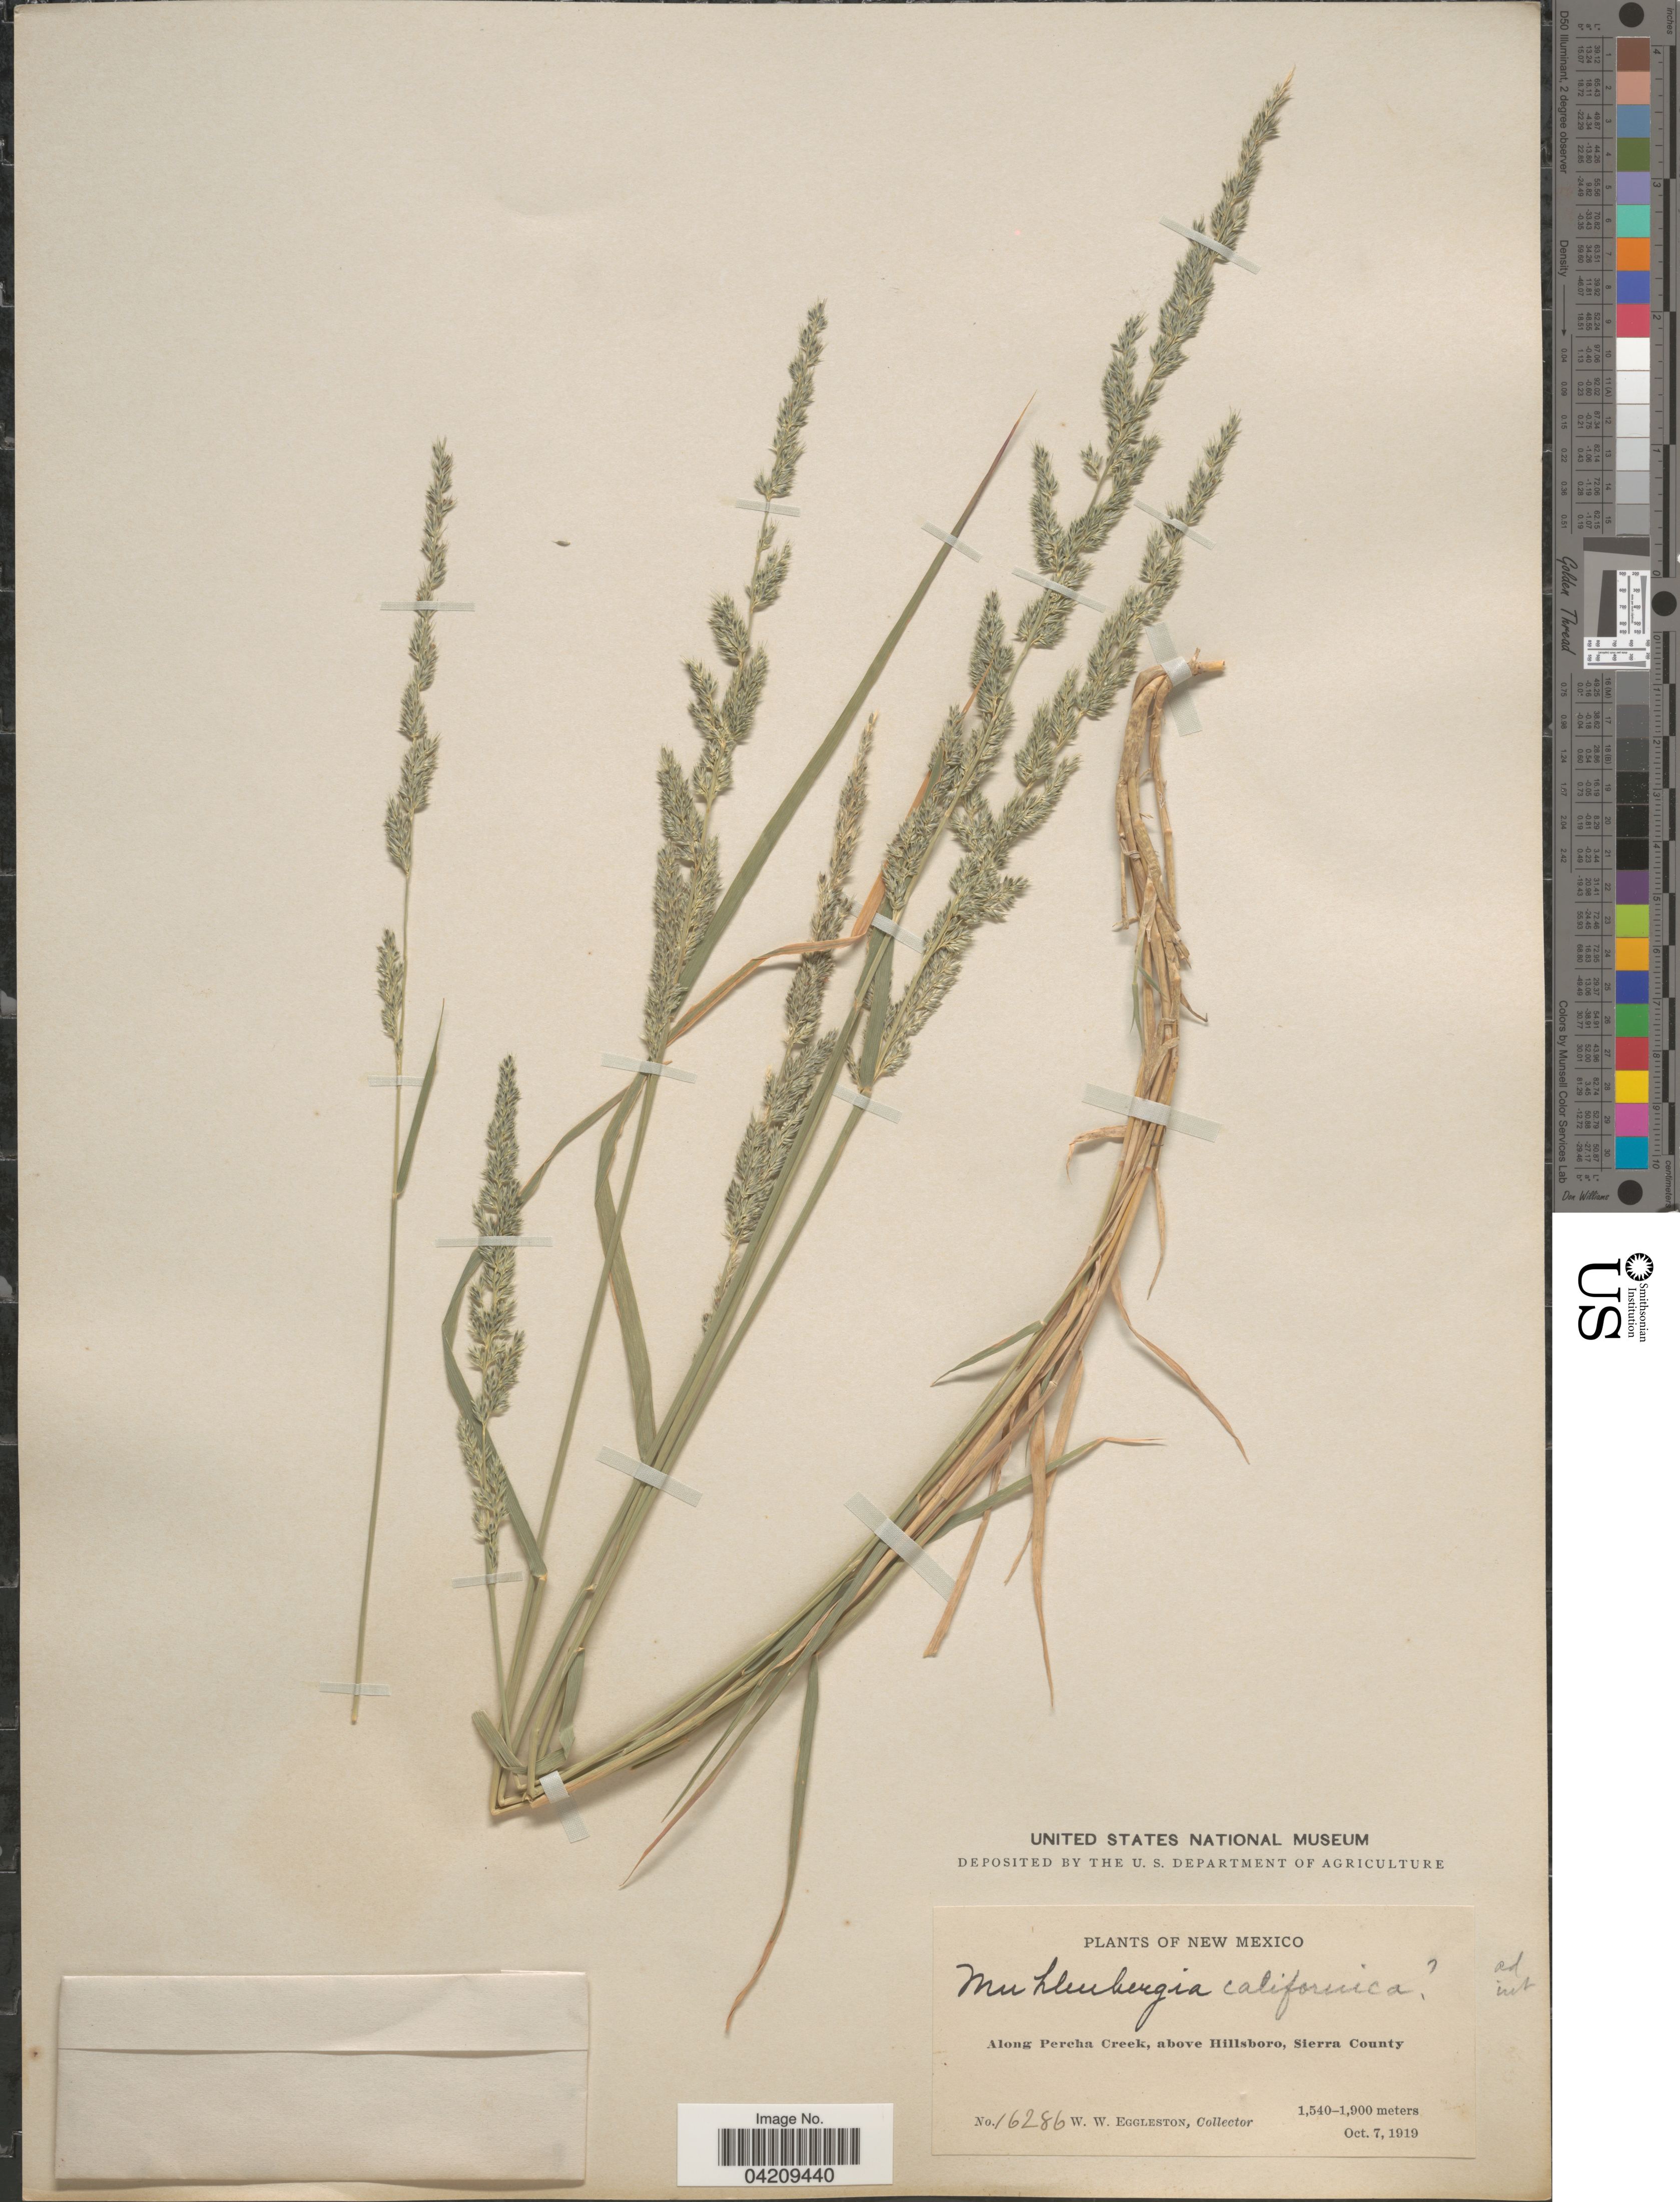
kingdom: Plantae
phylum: Tracheophyta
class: Liliopsida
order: Poales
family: Poaceae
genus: Muhlenbergia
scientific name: Muhlenbergia glauca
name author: (Nees) Mez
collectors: W. W. Eggleston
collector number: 16286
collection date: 1919-10-07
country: United States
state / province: New Mexico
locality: Along Percha Creek, above Hillsboro, Sierra County.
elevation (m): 1540